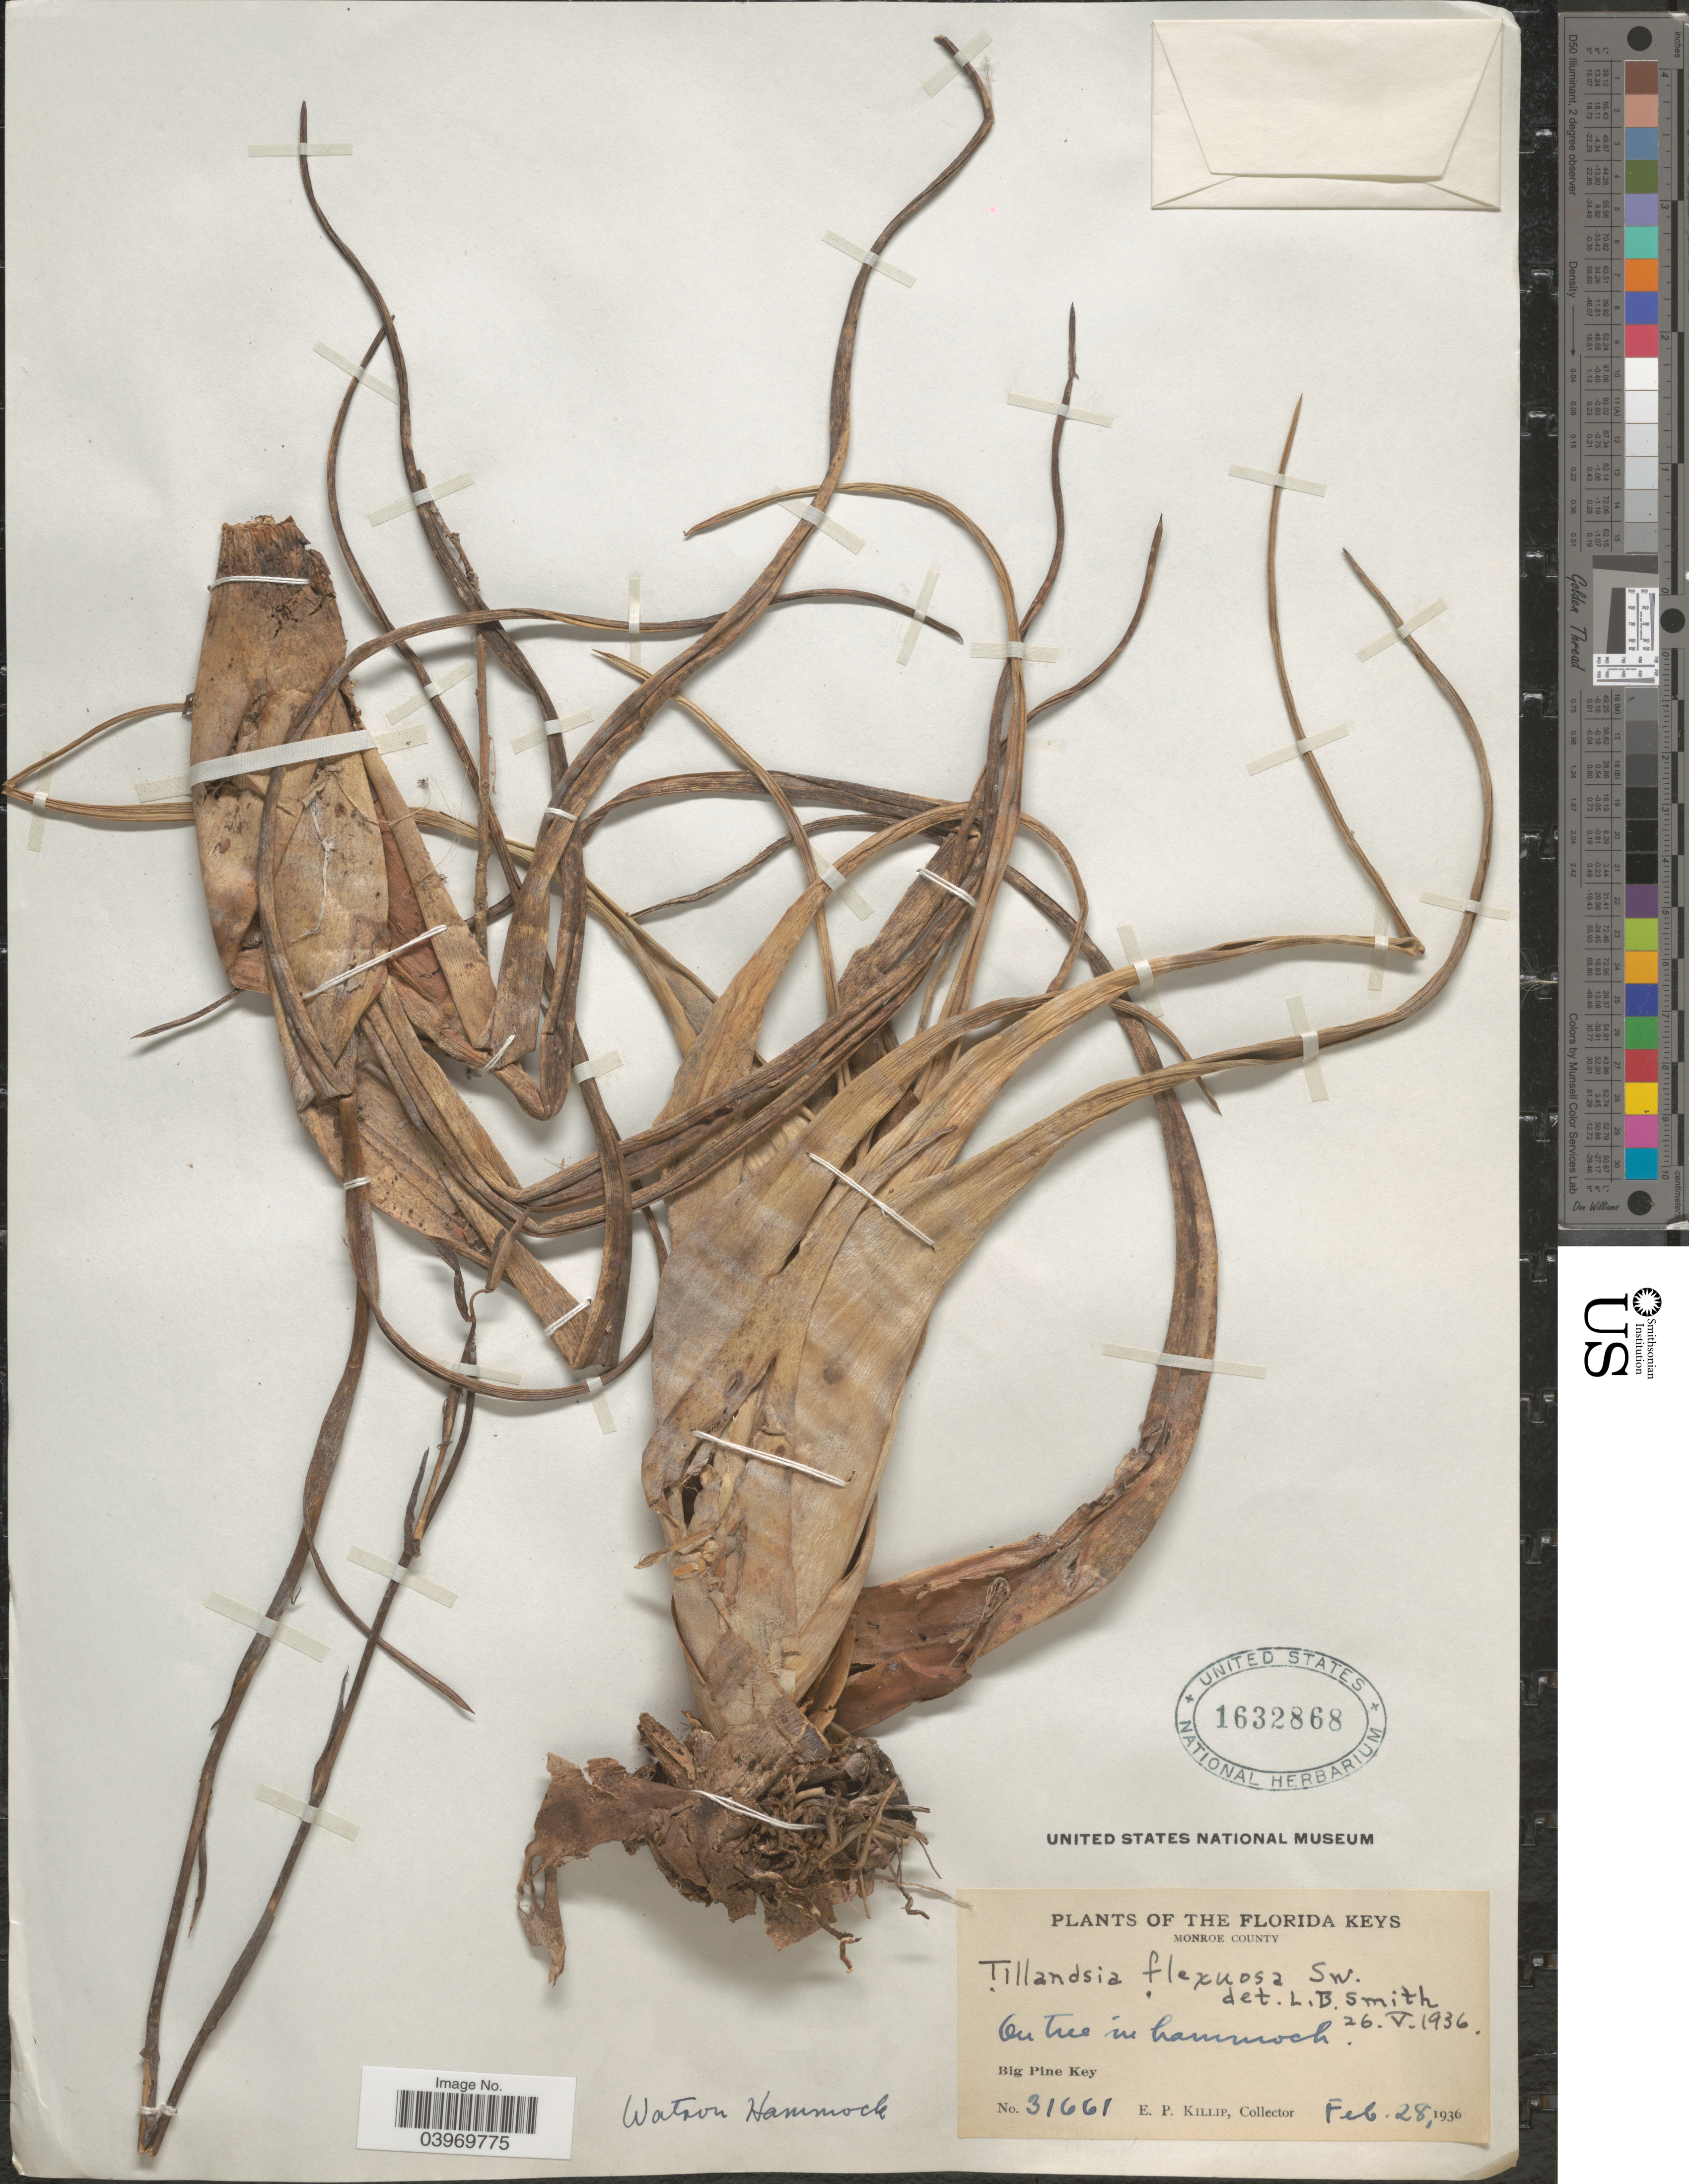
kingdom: Plantae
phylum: Tracheophyta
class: Liliopsida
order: Poales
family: Bromeliaceae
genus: Tillandsia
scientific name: Tillandsia flexuosa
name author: Sw.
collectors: E. P. Killip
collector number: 31661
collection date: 1936-02-28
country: United States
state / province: Florida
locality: The Florida Keys. Monroe County. Watson Hammock, Big Pine Key.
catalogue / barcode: US 1632868